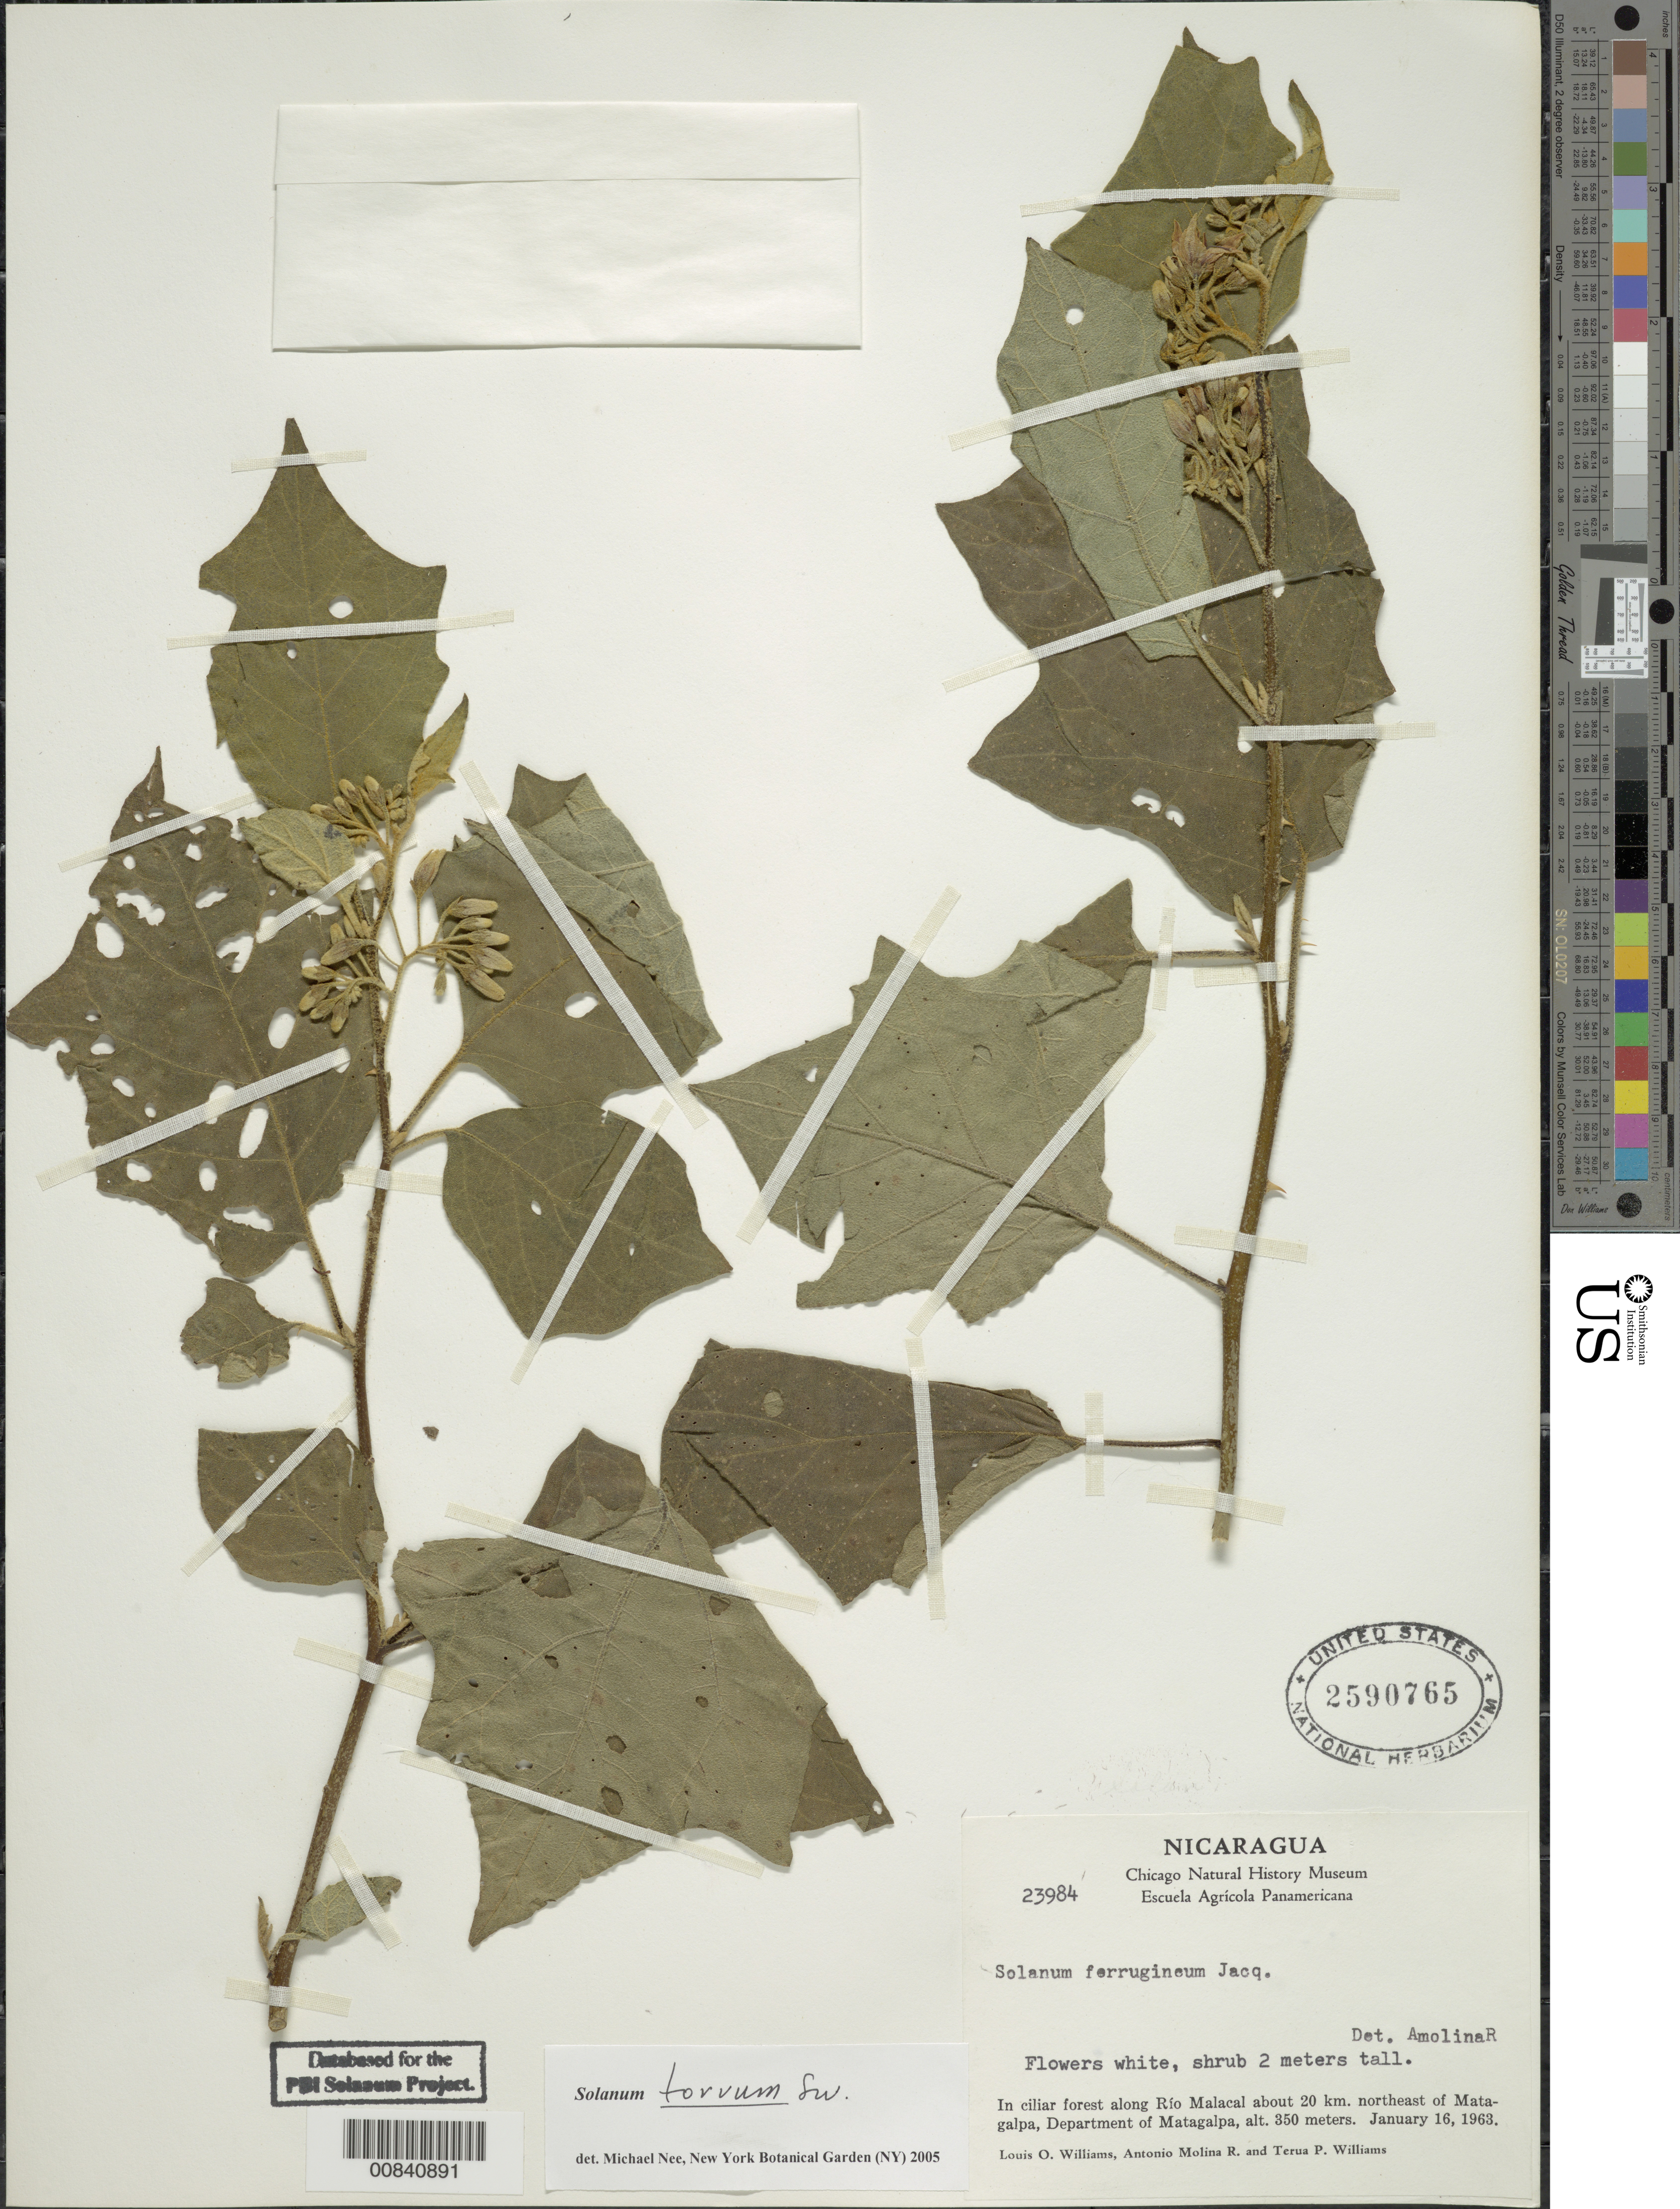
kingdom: Plantae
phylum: Tracheophyta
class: Magnoliopsida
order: Solanales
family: Solanaceae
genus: Solanum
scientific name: Solanum torvum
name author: Sw.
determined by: Nee, Michael H.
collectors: L. O. Williams, A. Molina R. & R. P. Williams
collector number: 23984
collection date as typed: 16 Jan 1963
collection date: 1963-01-16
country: Nicaragua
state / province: Matagalpa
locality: Along Río Malacal, about 20 km NE of Matagalpa.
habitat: In ciliar forest.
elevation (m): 350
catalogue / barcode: US 2590765